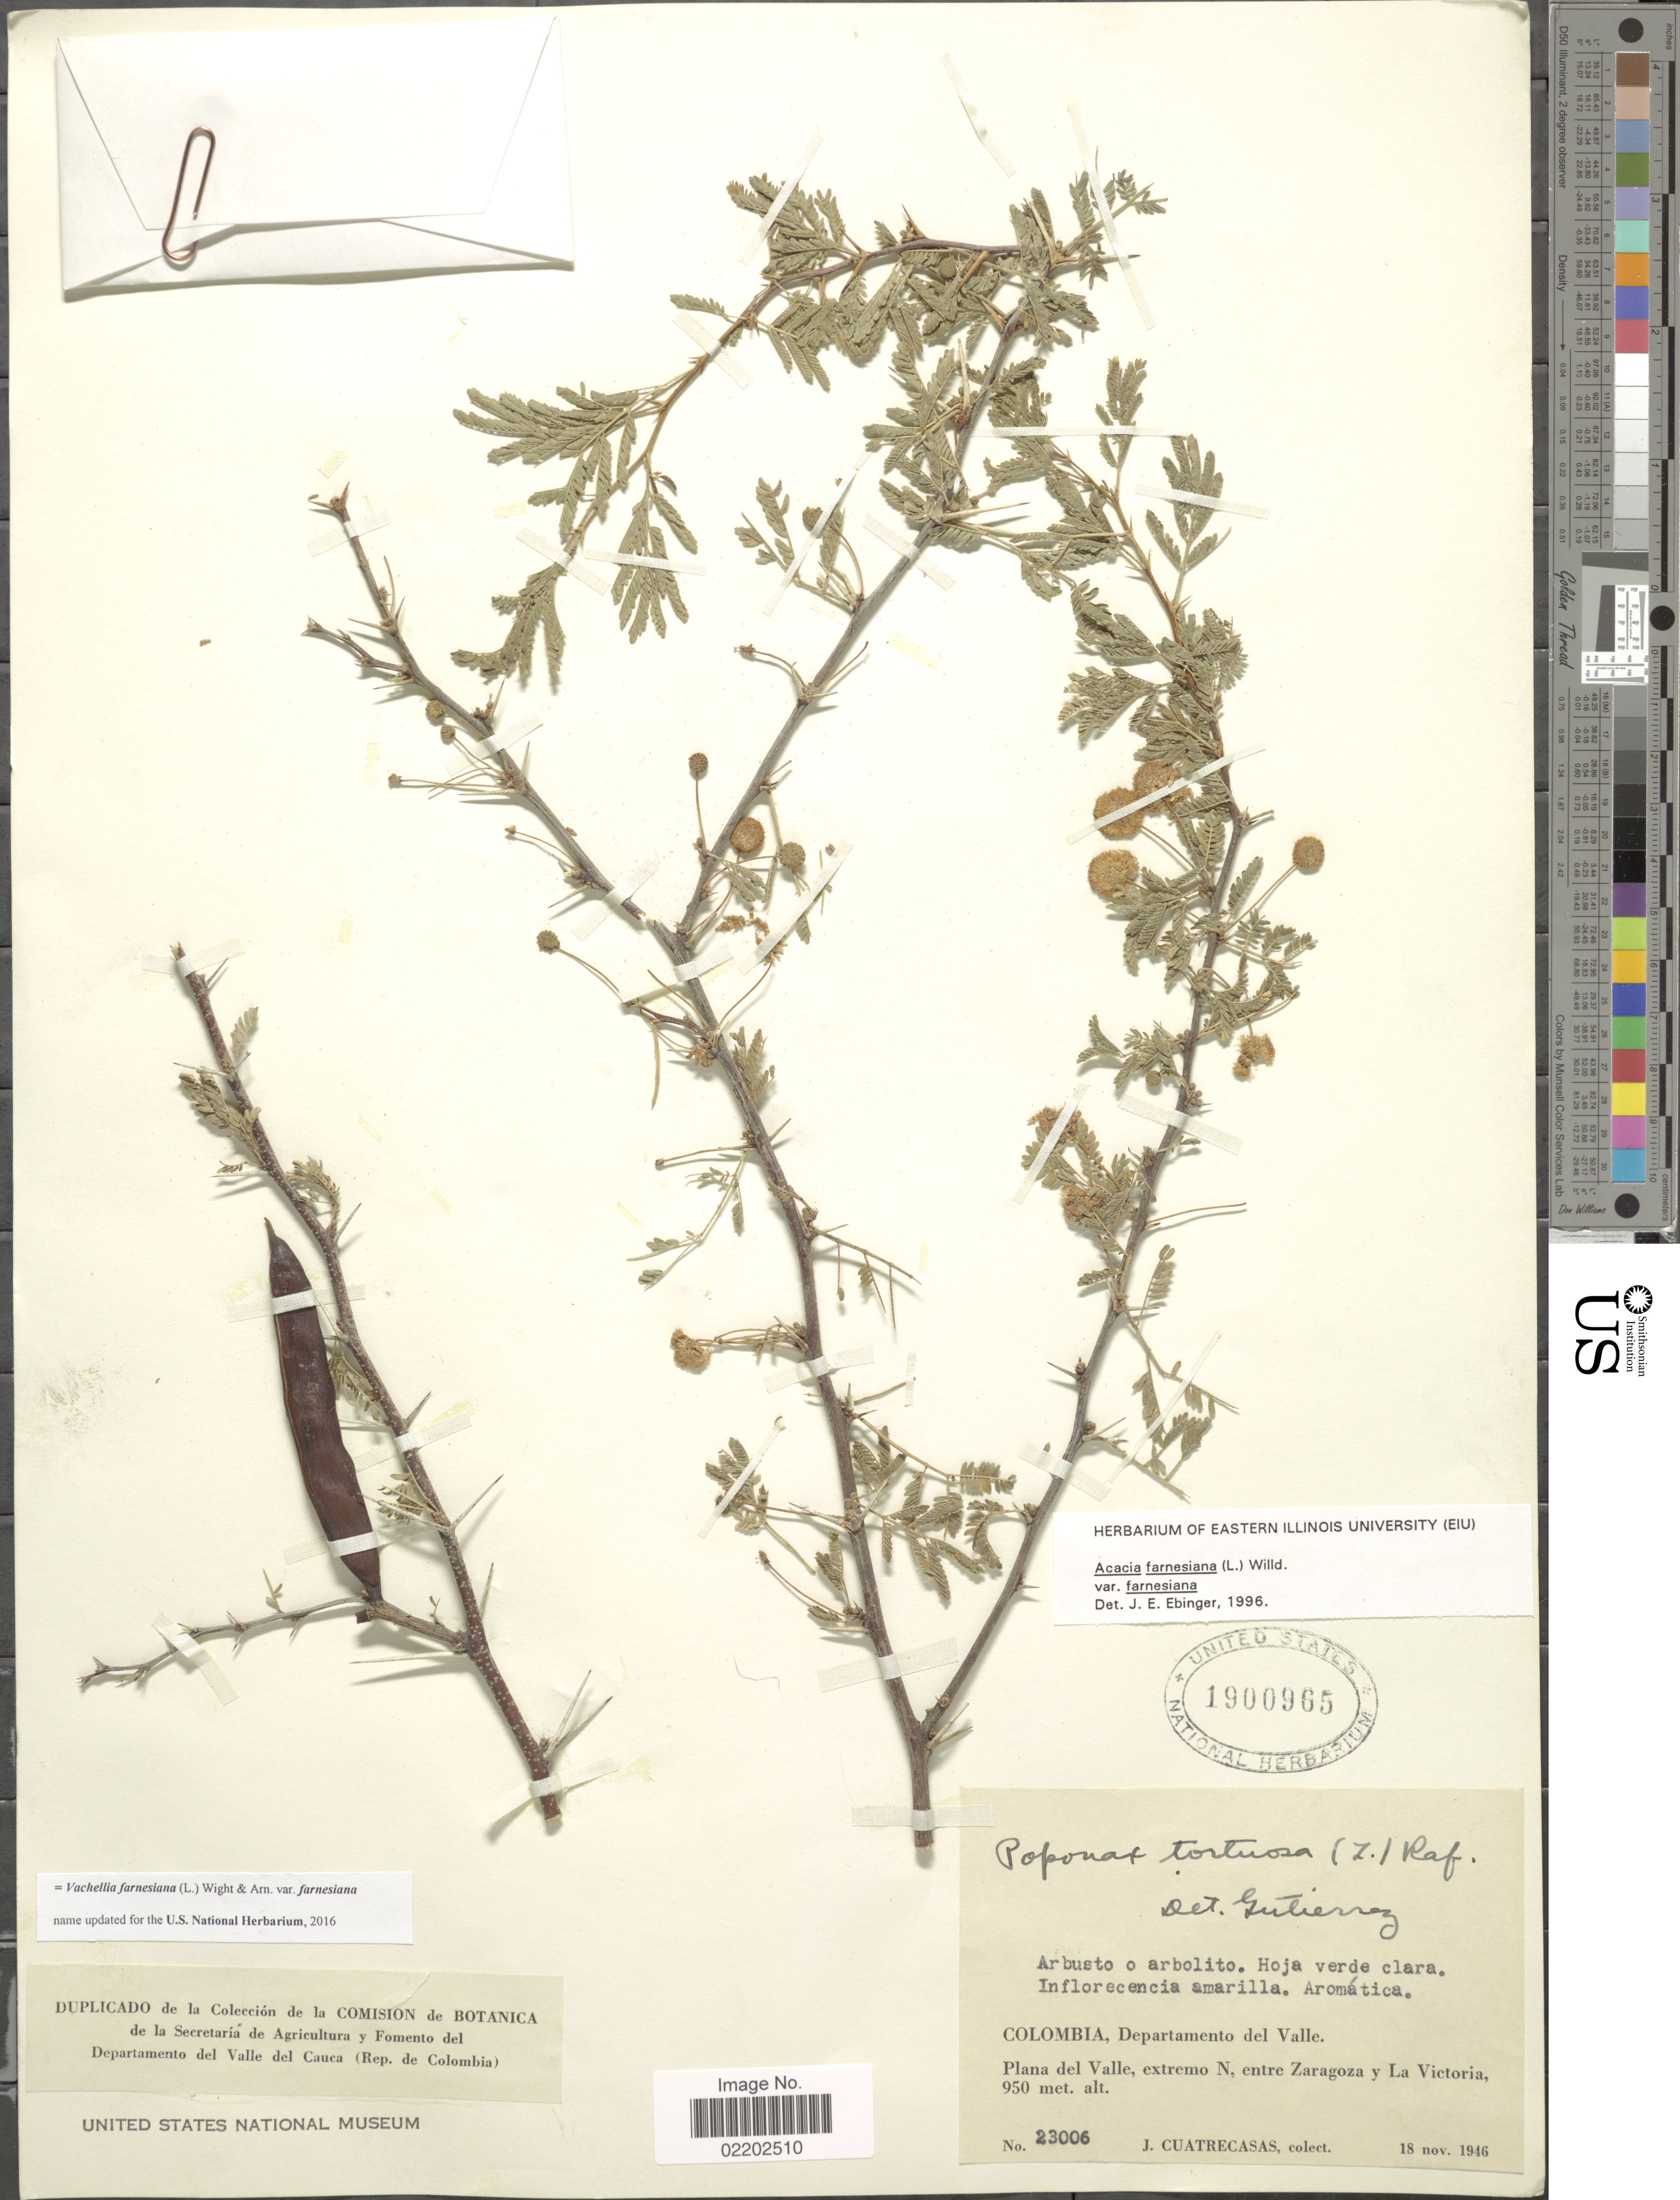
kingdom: Plantae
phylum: Tracheophyta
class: Magnoliopsida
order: Fabales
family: Fabaceae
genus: Vachellia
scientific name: Vachellia farnesiana var. farnesiana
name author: (L.) Wight & Arn.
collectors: J. Cuatrecasas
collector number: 23006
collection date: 1946-11-18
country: Colombia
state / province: Valle del Cauca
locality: Hoja verde clara, Departamento del Valle, Plana del Valle, estremo N, entre Zaragoza y La Victoria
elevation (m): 950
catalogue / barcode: US 1900965